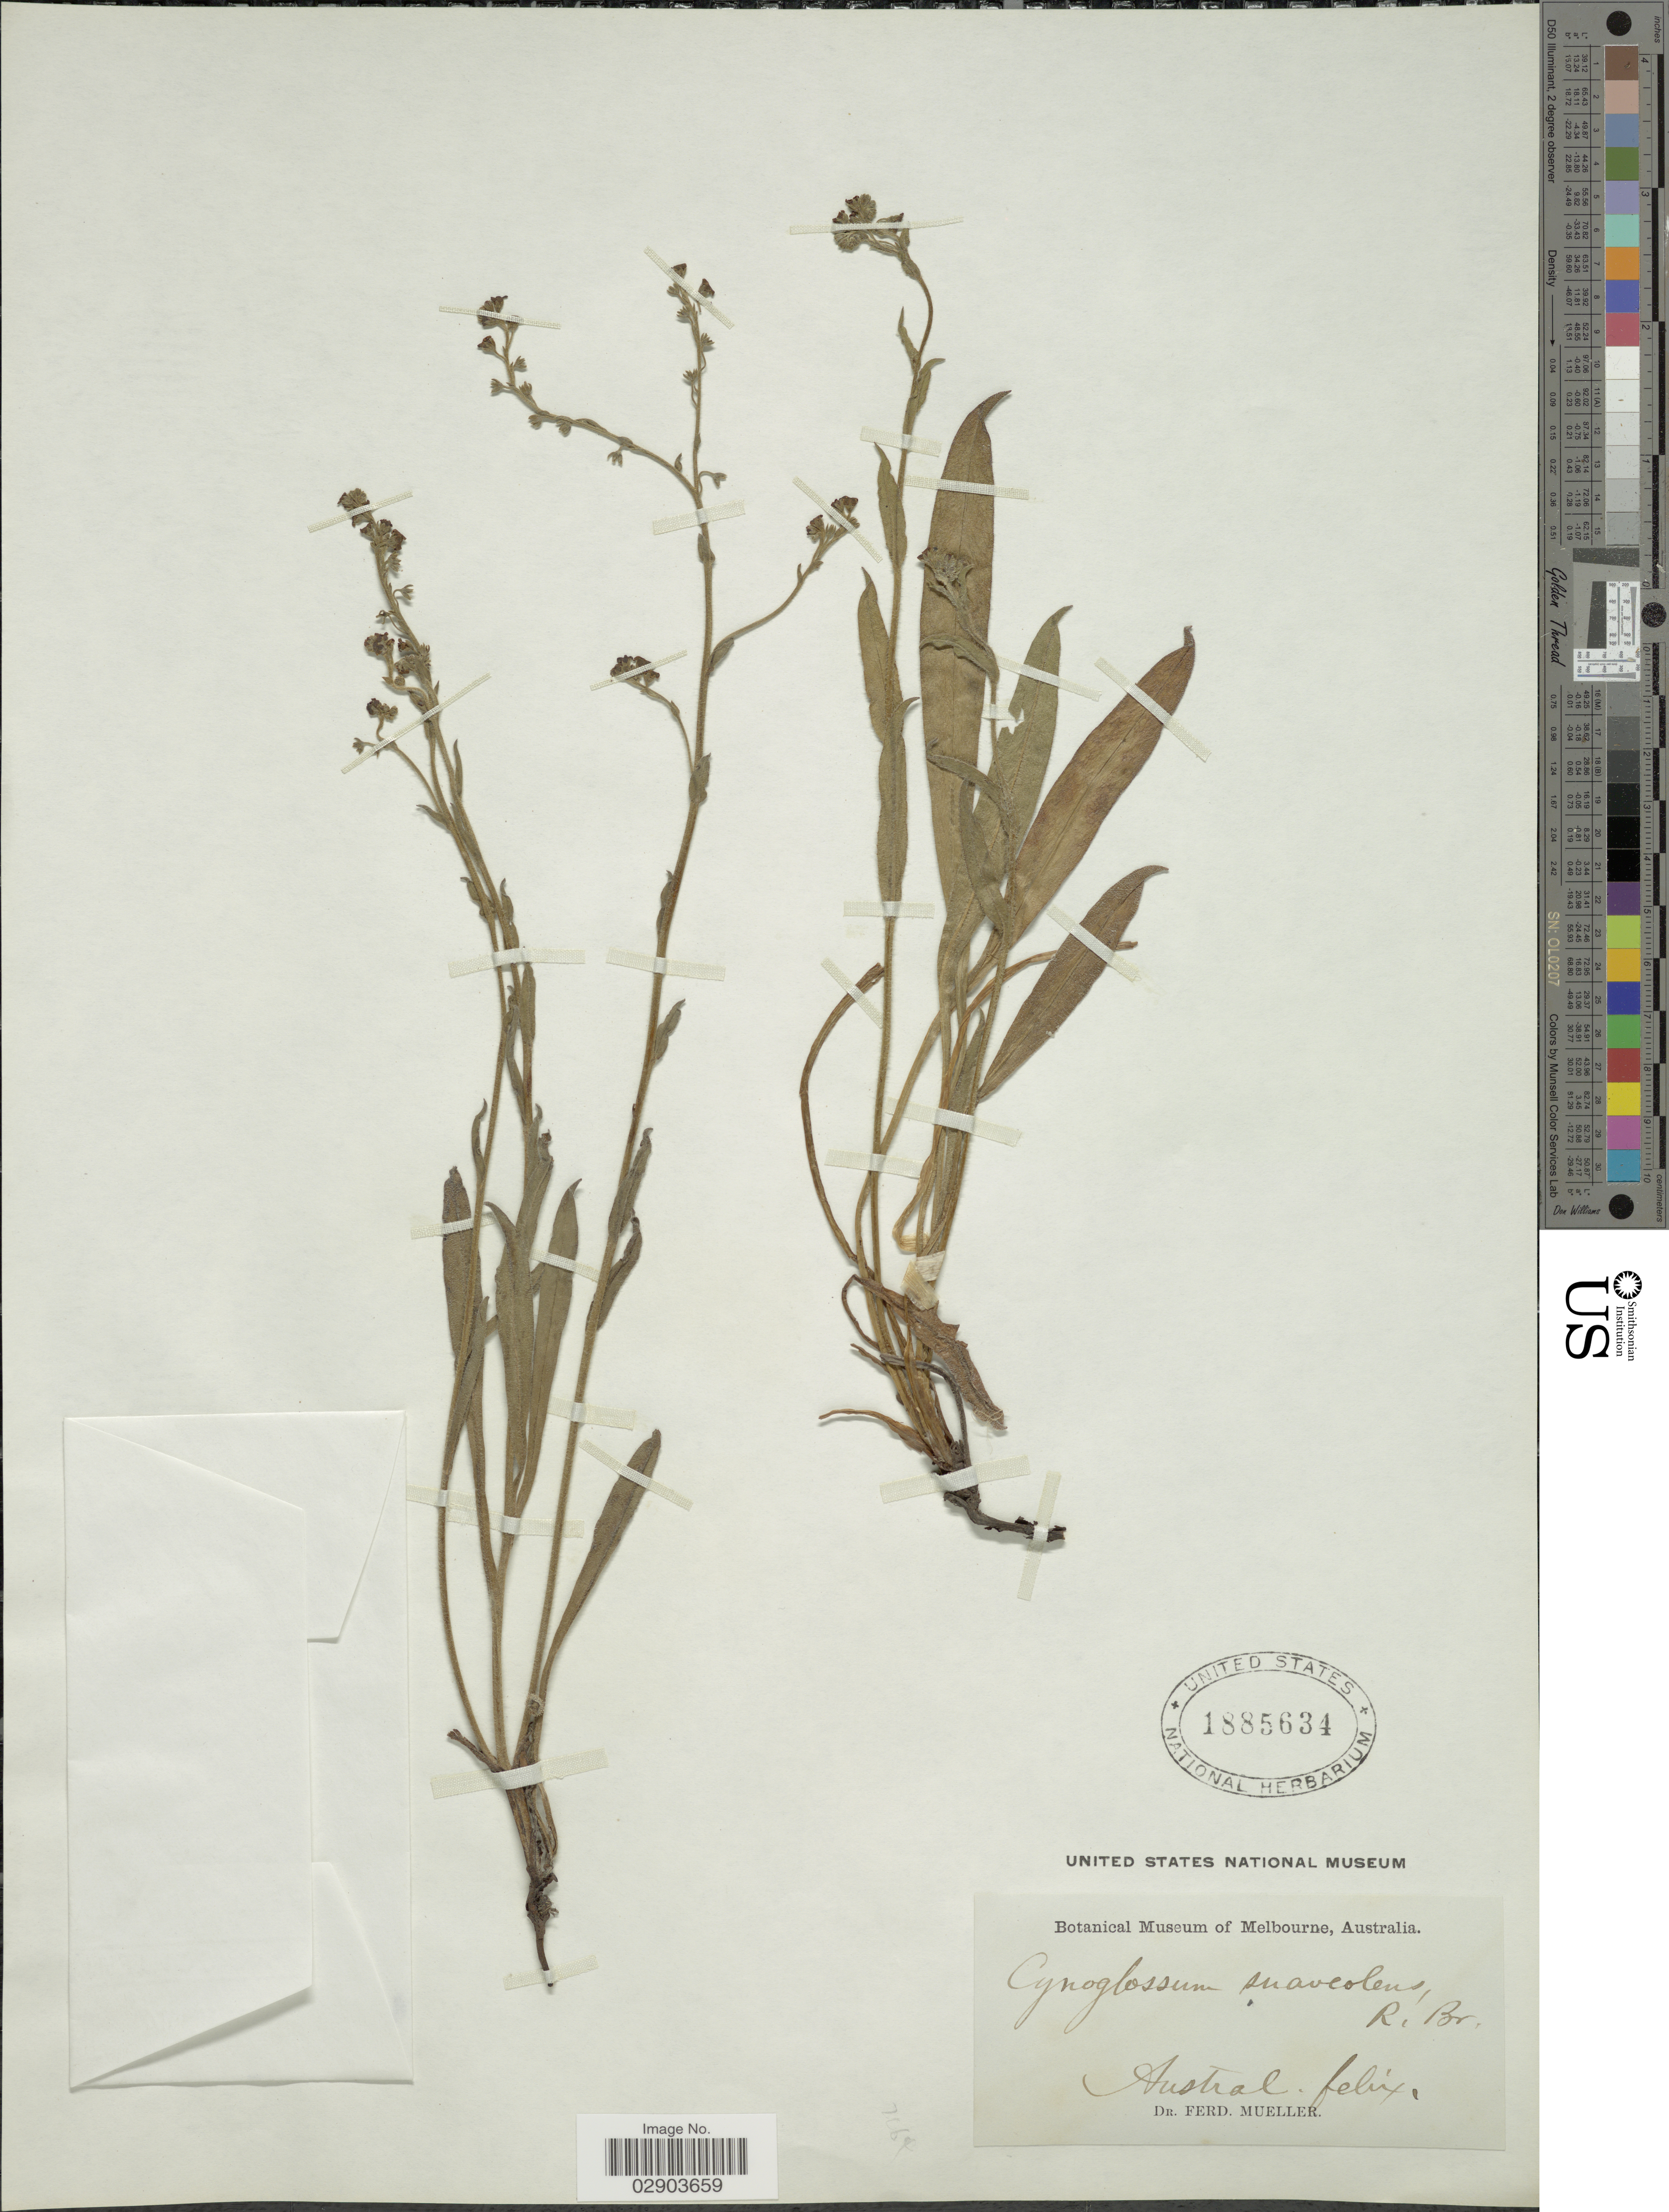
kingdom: Plantae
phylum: Tracheophyta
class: Magnoliopsida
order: Boraginales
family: Boraginaceae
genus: Cynoglossum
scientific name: Cynoglossum suaveolens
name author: R. Br.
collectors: F. Mueller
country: Australia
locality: Austral. felix.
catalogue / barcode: US 1885634